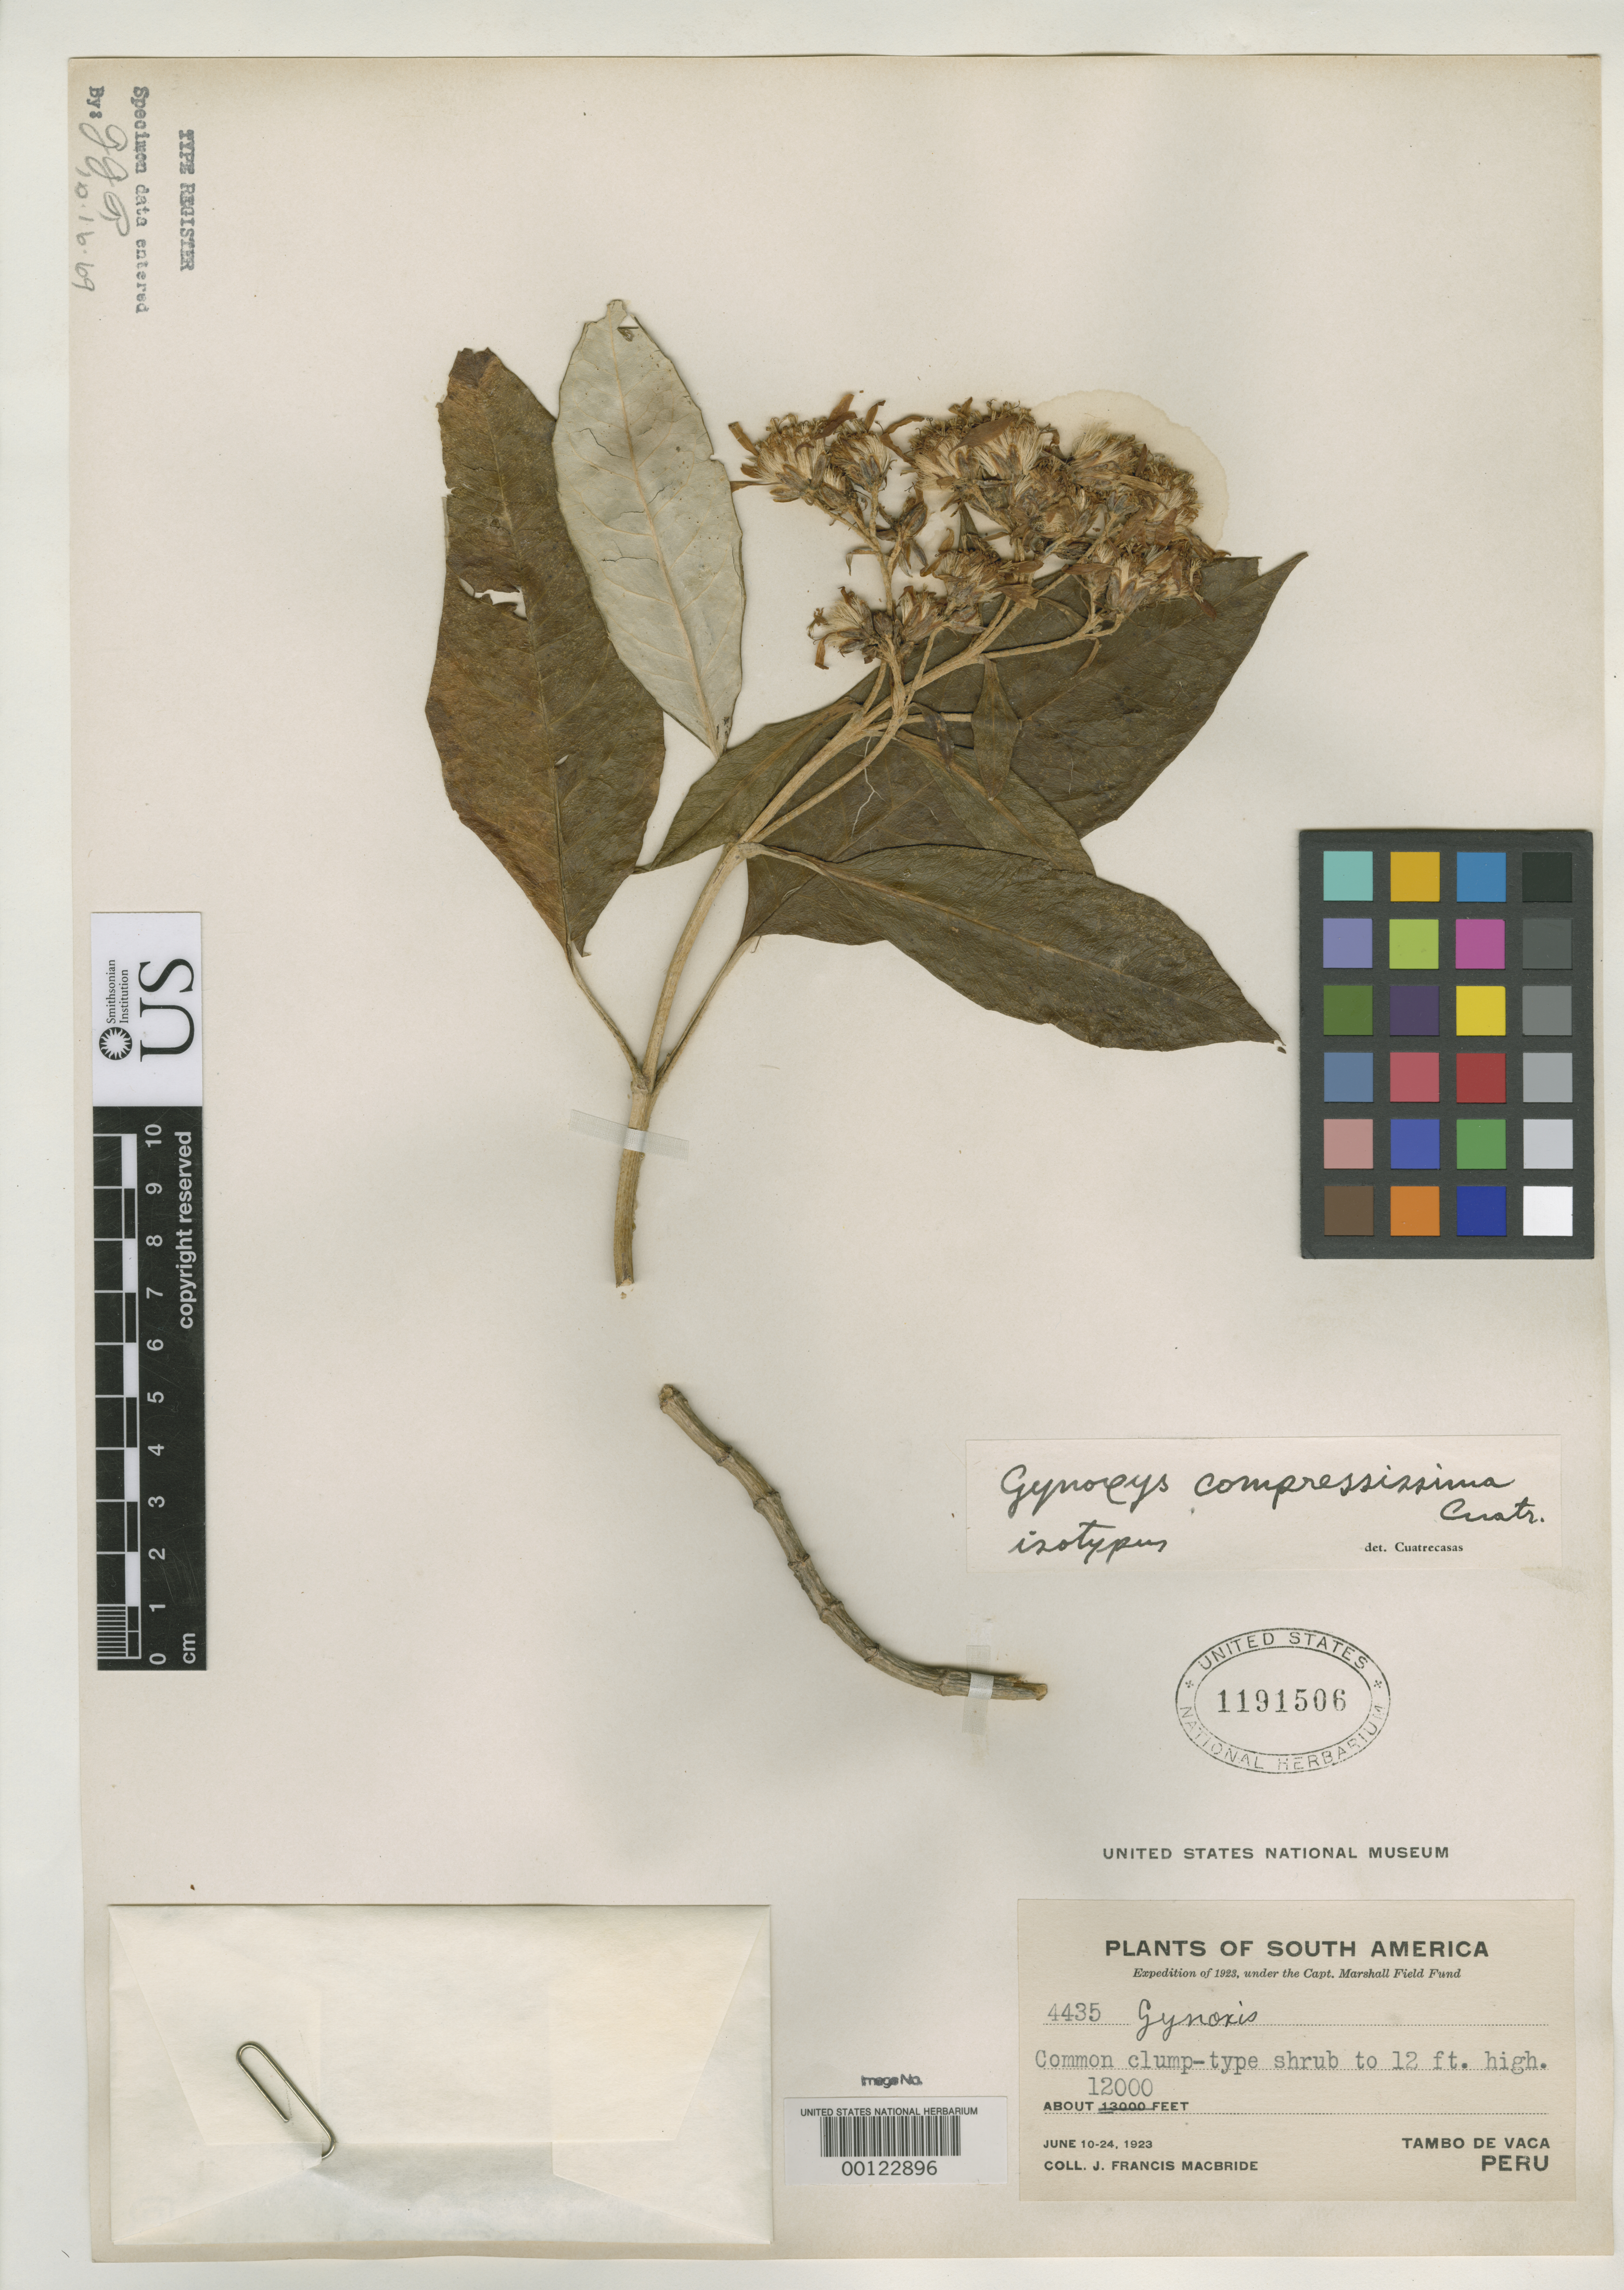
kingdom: Plantae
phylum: Tracheophyta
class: Magnoliopsida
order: Asterales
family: Asteraceae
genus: Gynoxys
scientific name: Gynoxys compressissima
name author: Cuatrec.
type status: Isotype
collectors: J. F. Macbride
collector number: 4435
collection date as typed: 10 Jun 1923 to 24 Jun 1923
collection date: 1923-06-10/1923-06-24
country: Peru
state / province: Huánuco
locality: Tambo de Vaca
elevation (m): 3658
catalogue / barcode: US 1191506